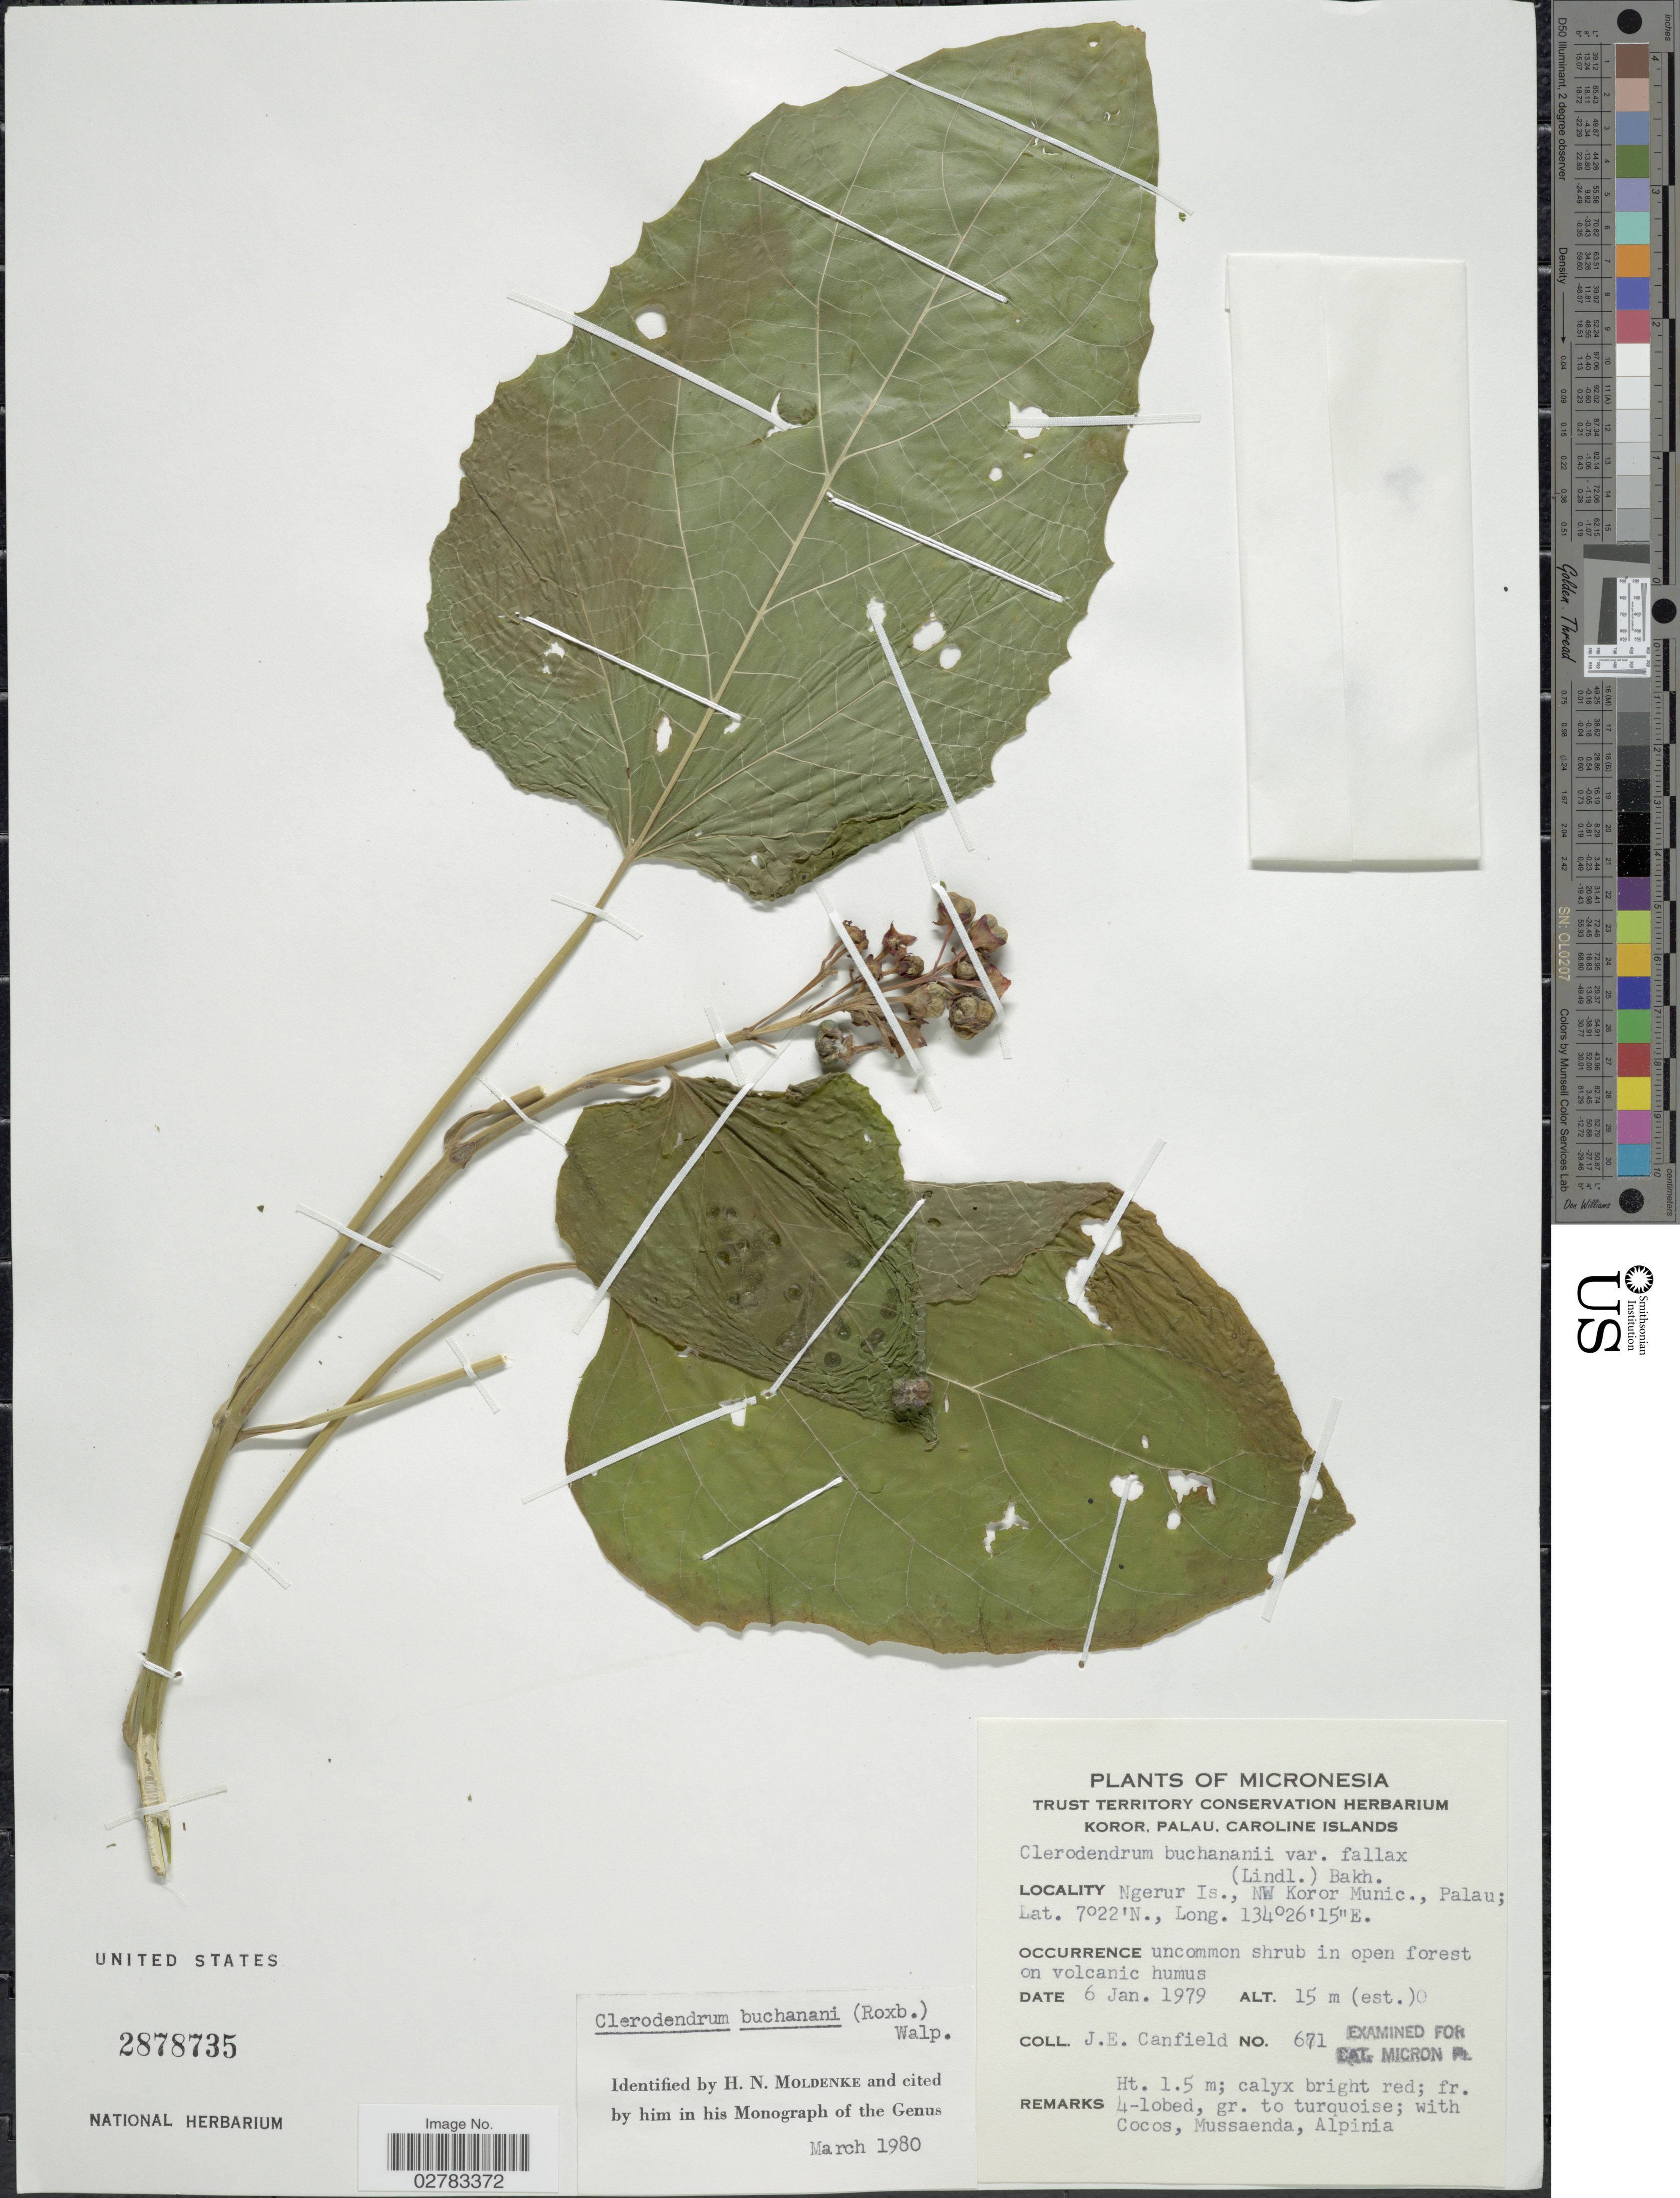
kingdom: Plantae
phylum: Tracheophyta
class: Magnoliopsida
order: Lamiales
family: Lamiaceae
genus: Clerodendrum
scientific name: Clerodendrum speciosissimum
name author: Drapiez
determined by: Wagner, W. L., (BOT), Smithsonian Institution - National Museum of Natural History (UNITED STATES)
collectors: J. E. Canfield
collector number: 671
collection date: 1979-01-06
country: Palau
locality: Micronesia, Ngerur Is., NW Koror Munic., Palau.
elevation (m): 15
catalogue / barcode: US 2878735